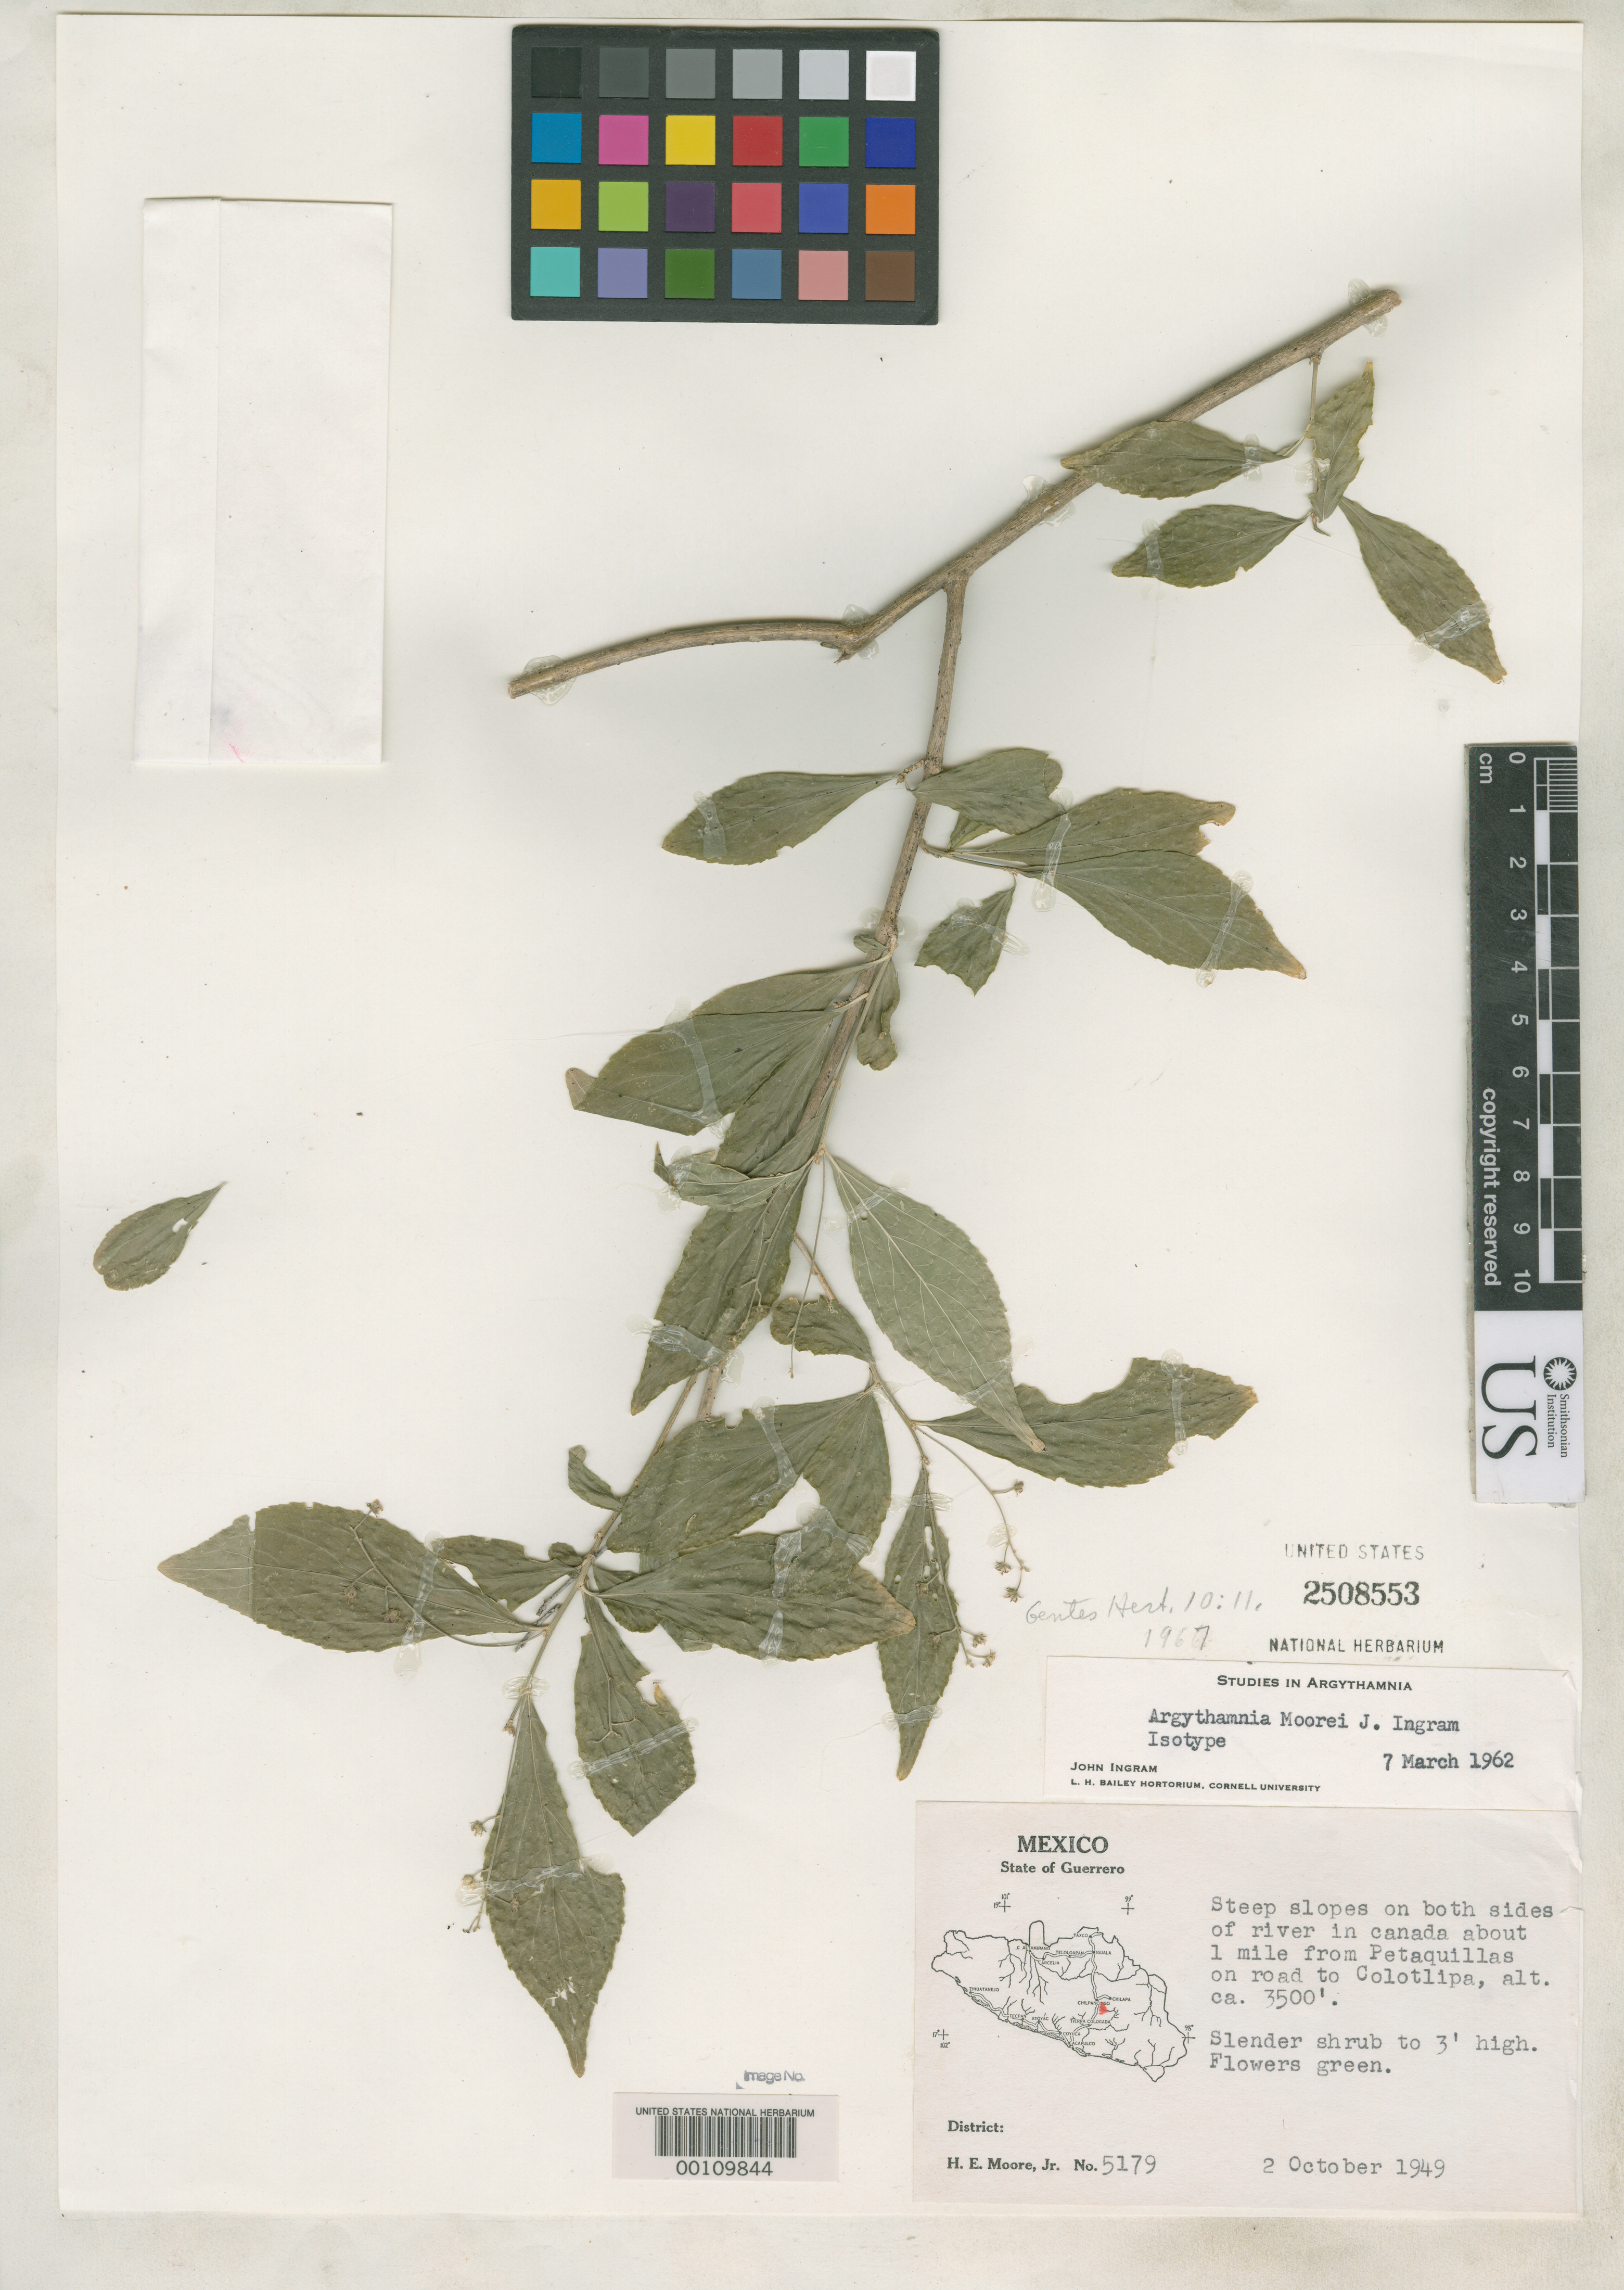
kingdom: Plantae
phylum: Tracheophyta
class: Magnoliopsida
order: Malpighiales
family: Euphorbiaceae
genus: Argythamnia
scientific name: Argythamnia moorei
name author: Ingram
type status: Isotype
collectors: H. E. Moore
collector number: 5179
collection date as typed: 02 Oct 1949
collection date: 1949-10-02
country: Mexico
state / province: Guerrero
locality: Between Petaguillas and Colotlipa.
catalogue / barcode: US 2508553